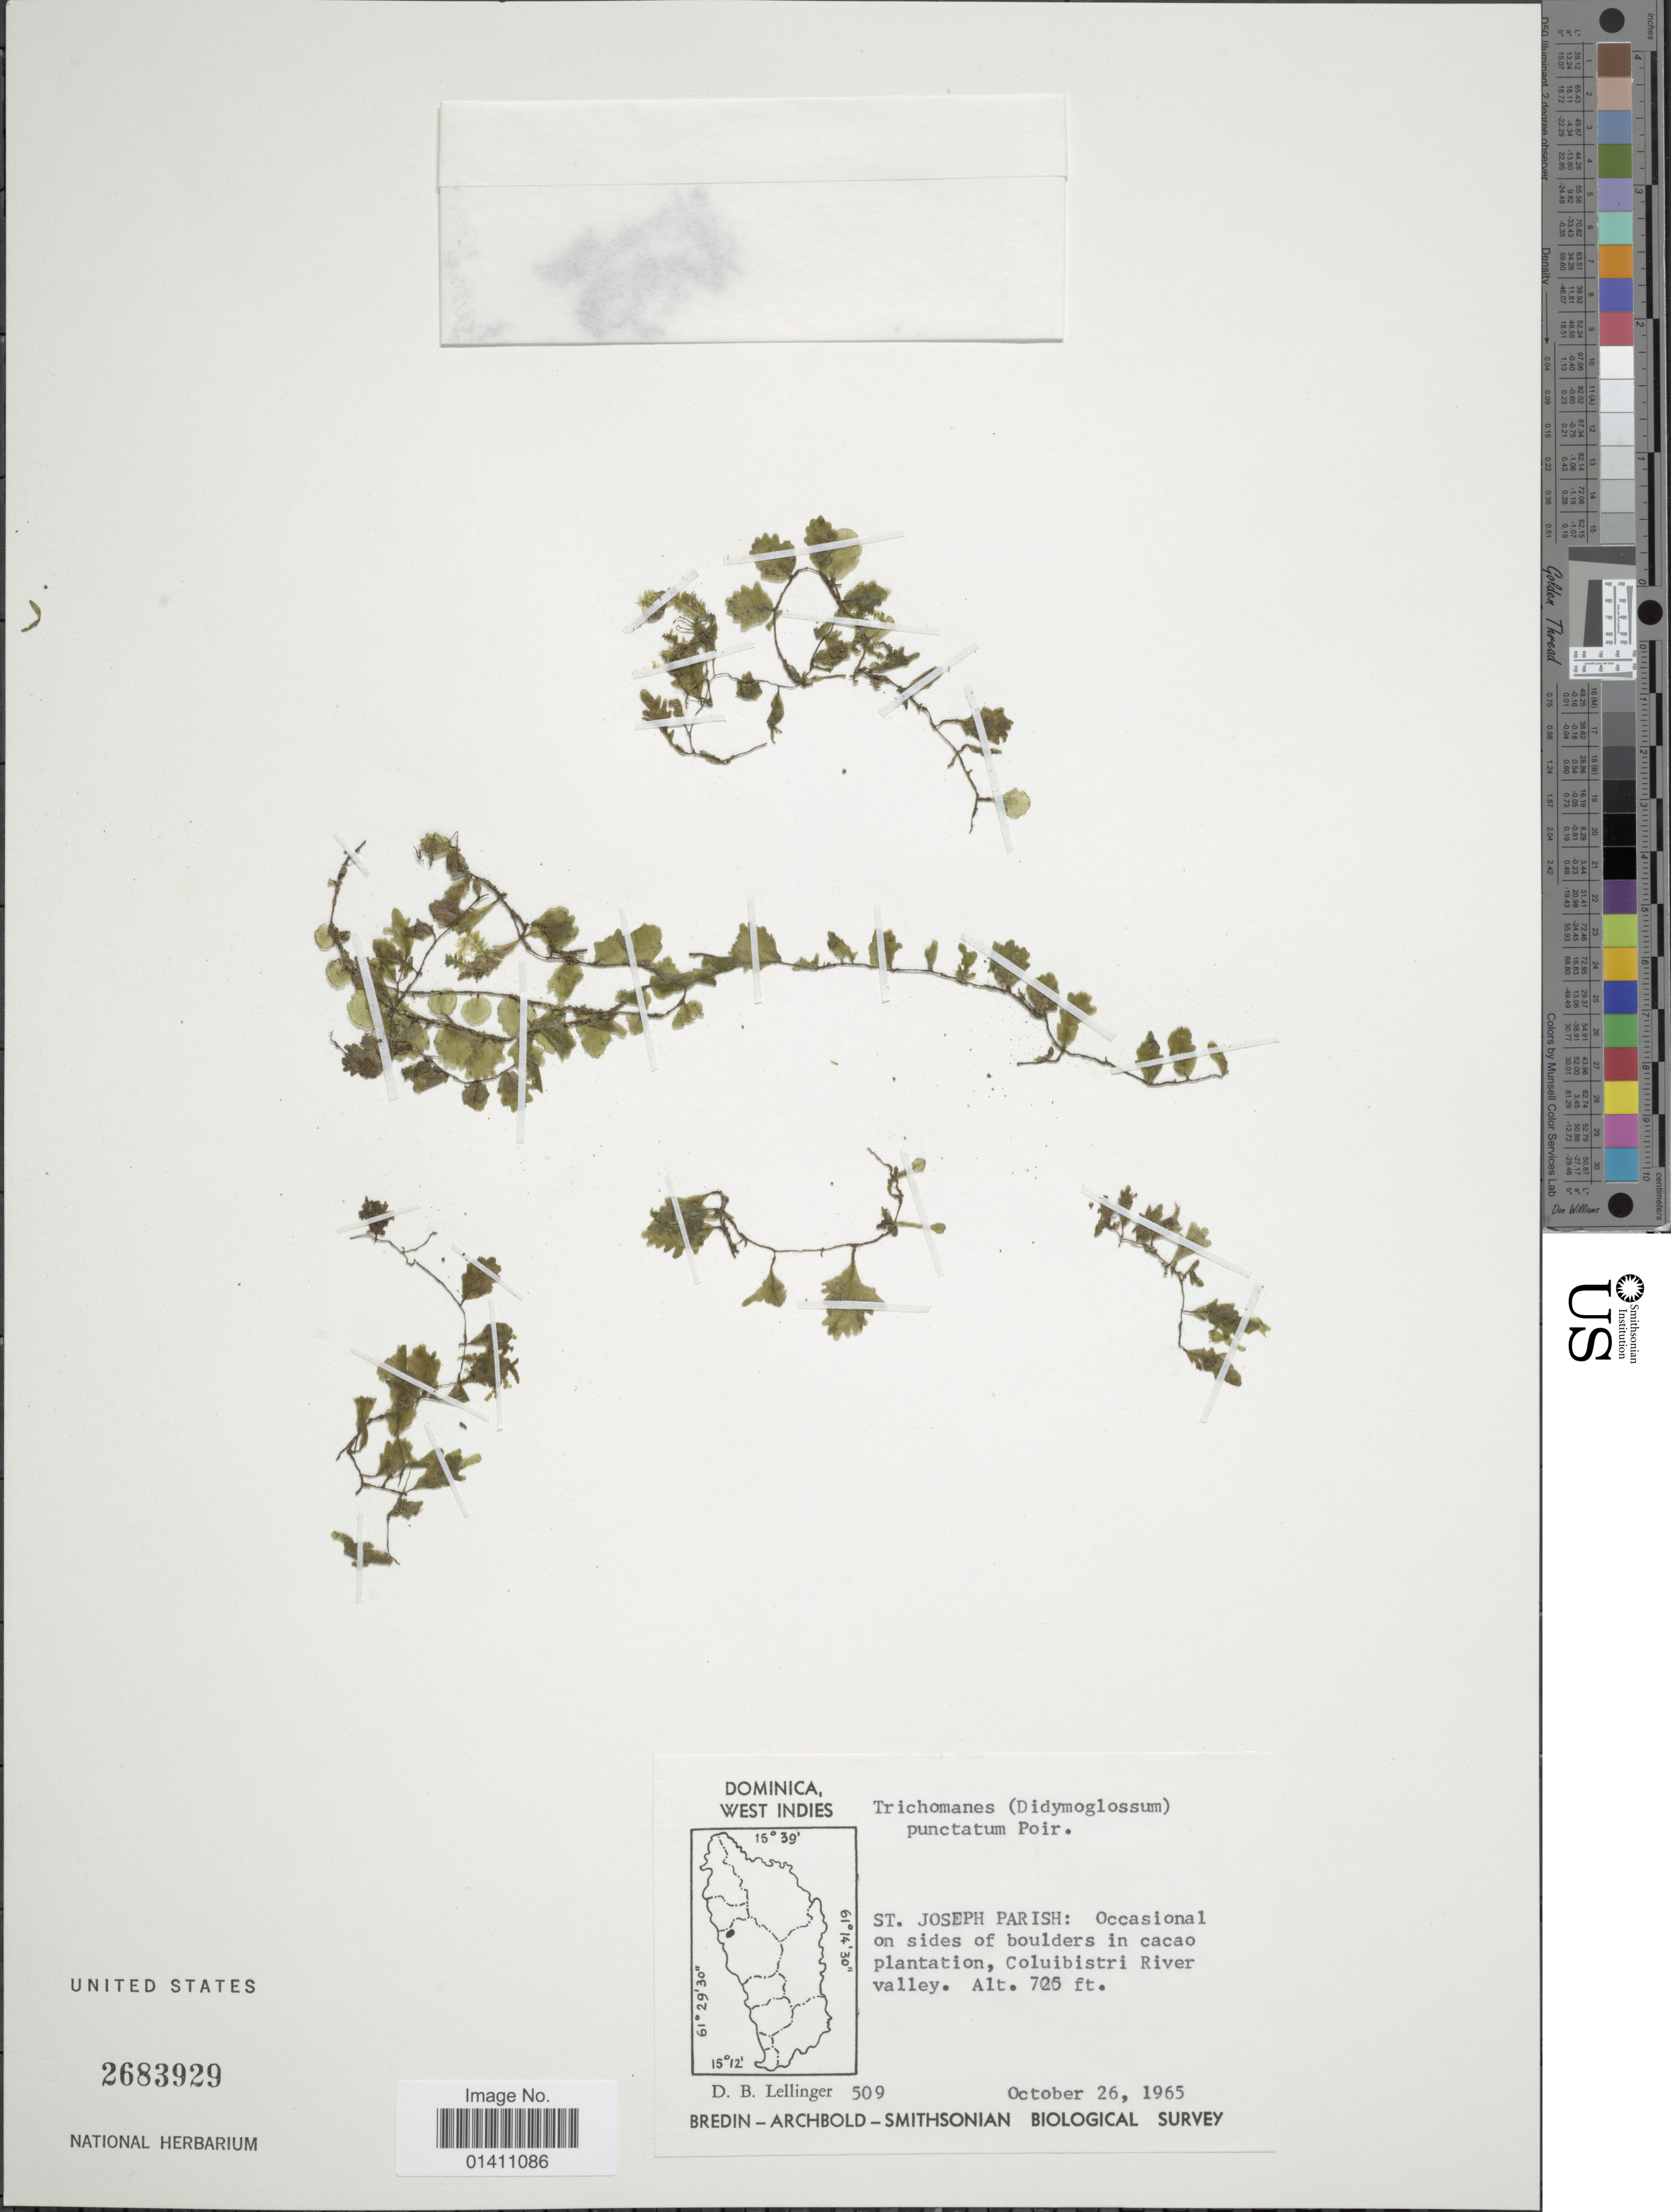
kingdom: Plantae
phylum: Tracheophyta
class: Polypodiopsida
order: Hymenophyllales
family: Hymenophyllaceae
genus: Didymoglossum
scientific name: Didymoglossum punctatum subsp. punctatum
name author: (Poir.) Desv.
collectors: D. B. Lellinger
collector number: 509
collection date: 1965-10-26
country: Dominica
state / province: St. Joseph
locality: West. Indies. St. Joseph Parish: Occasional on sides of boulders in cacao plantation, Coluibistri River valley.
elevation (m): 221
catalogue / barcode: US 2683929